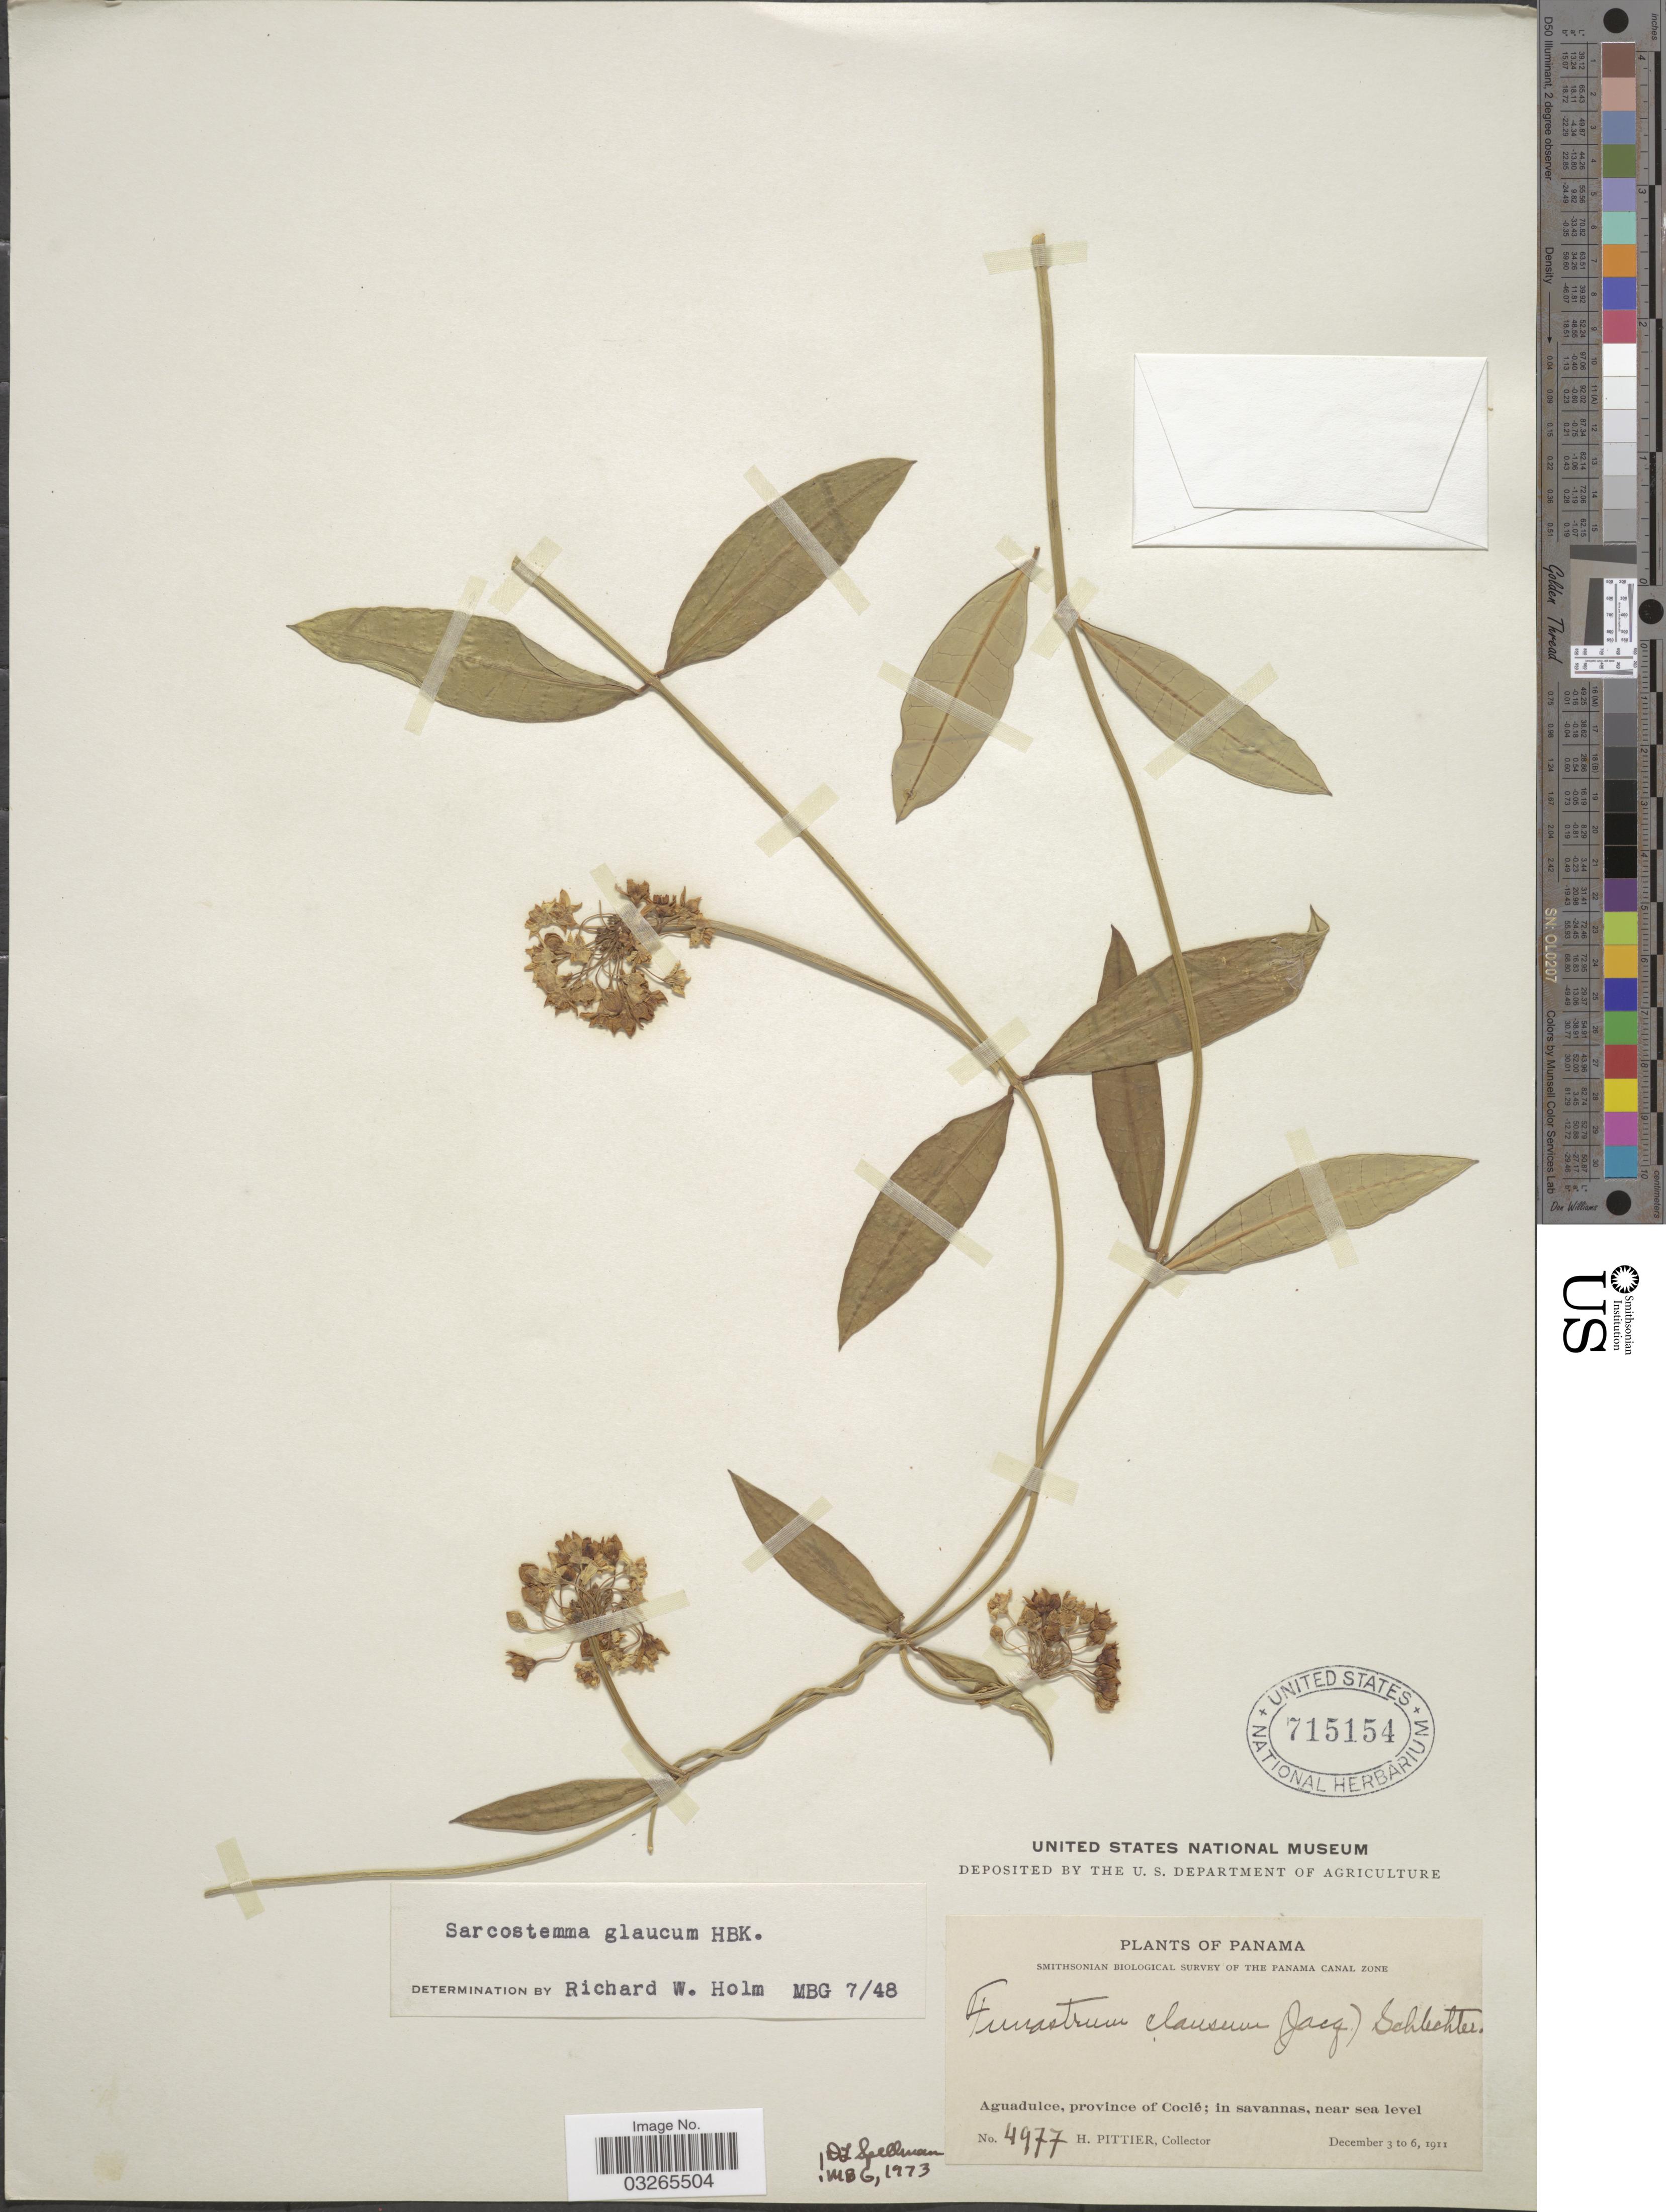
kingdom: Plantae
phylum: Tracheophyta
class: Magnoliopsida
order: Gentianales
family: Apocynaceae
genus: Sarcostemma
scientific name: Sarcostemma glaucum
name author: Kunth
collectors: H. F. Pittier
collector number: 4977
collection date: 1911-12-03/1911-12-06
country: Panama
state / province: Coclé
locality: The Panama Canal Zone, Aguadulce, province of Coclé; in savannas.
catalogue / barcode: US 715154